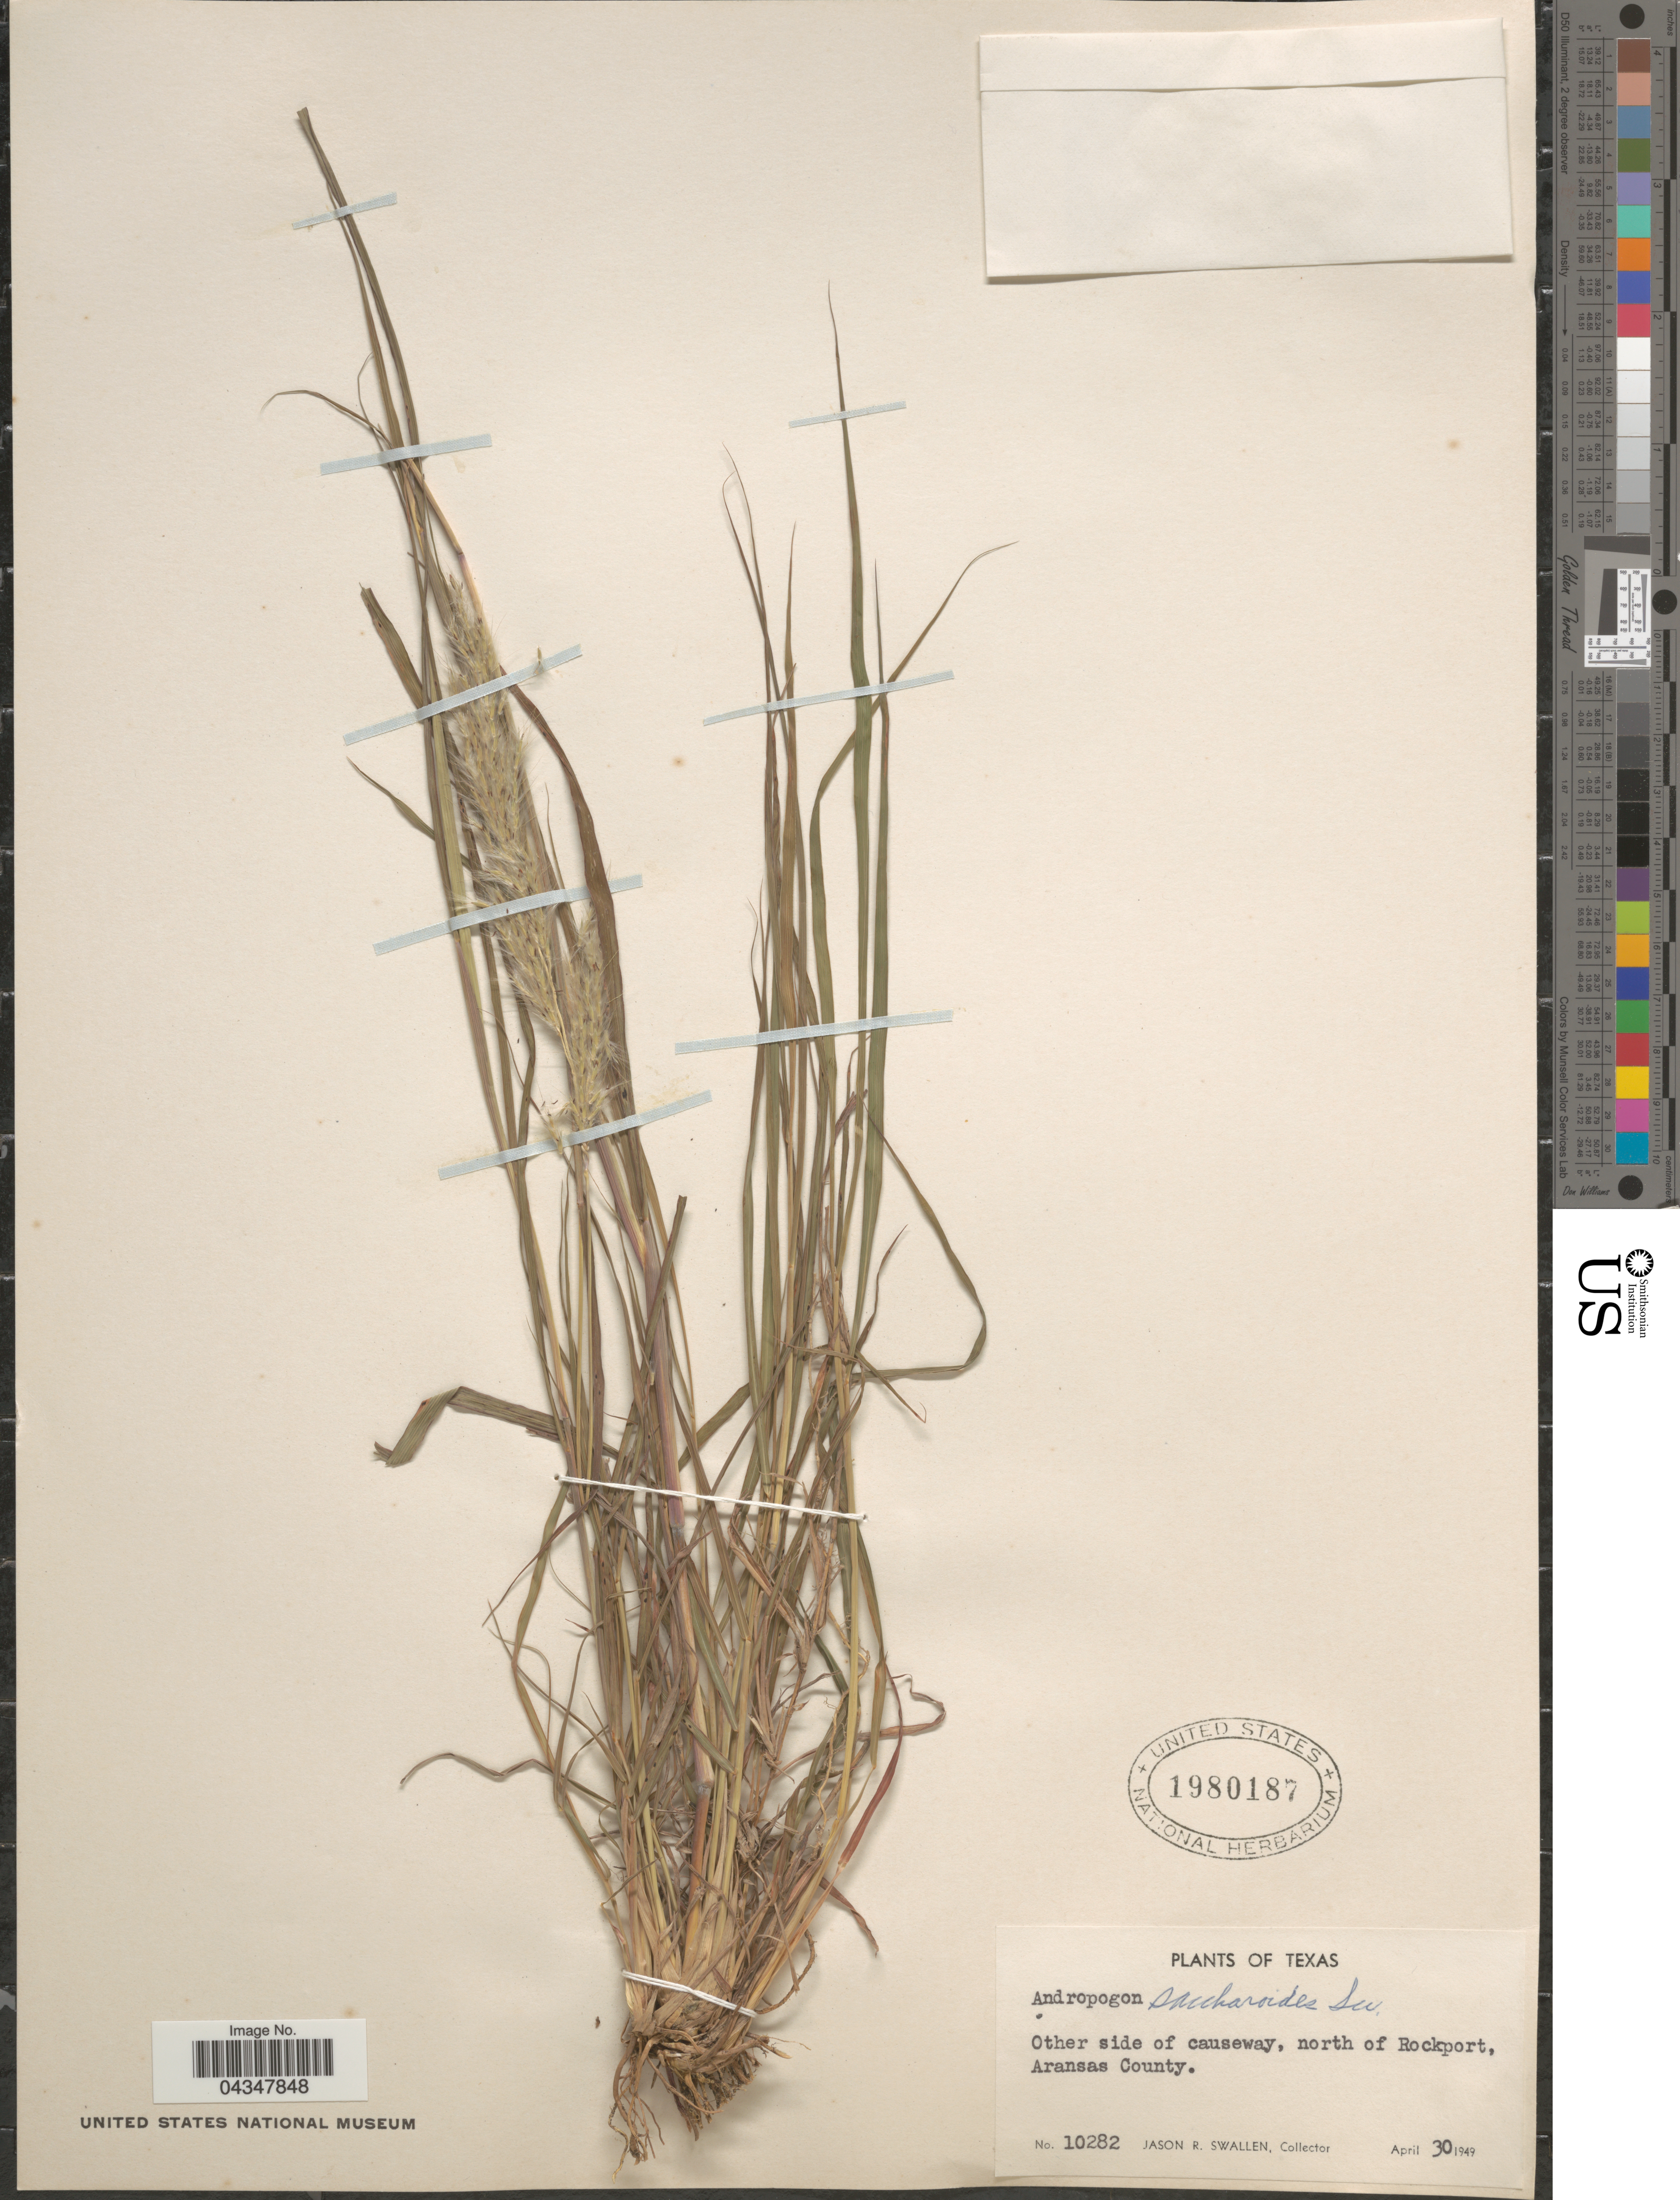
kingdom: Plantae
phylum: Tracheophyta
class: Liliopsida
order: Poales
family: Poaceae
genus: Bothriochloa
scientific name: Bothriochloa saccharoides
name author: (Sw.) Rydb.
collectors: J. R. Swallen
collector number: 10282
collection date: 1949-04-30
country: United States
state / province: Texas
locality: Other side of causeway, north of Rockport, Aransas County.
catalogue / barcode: US 1980187